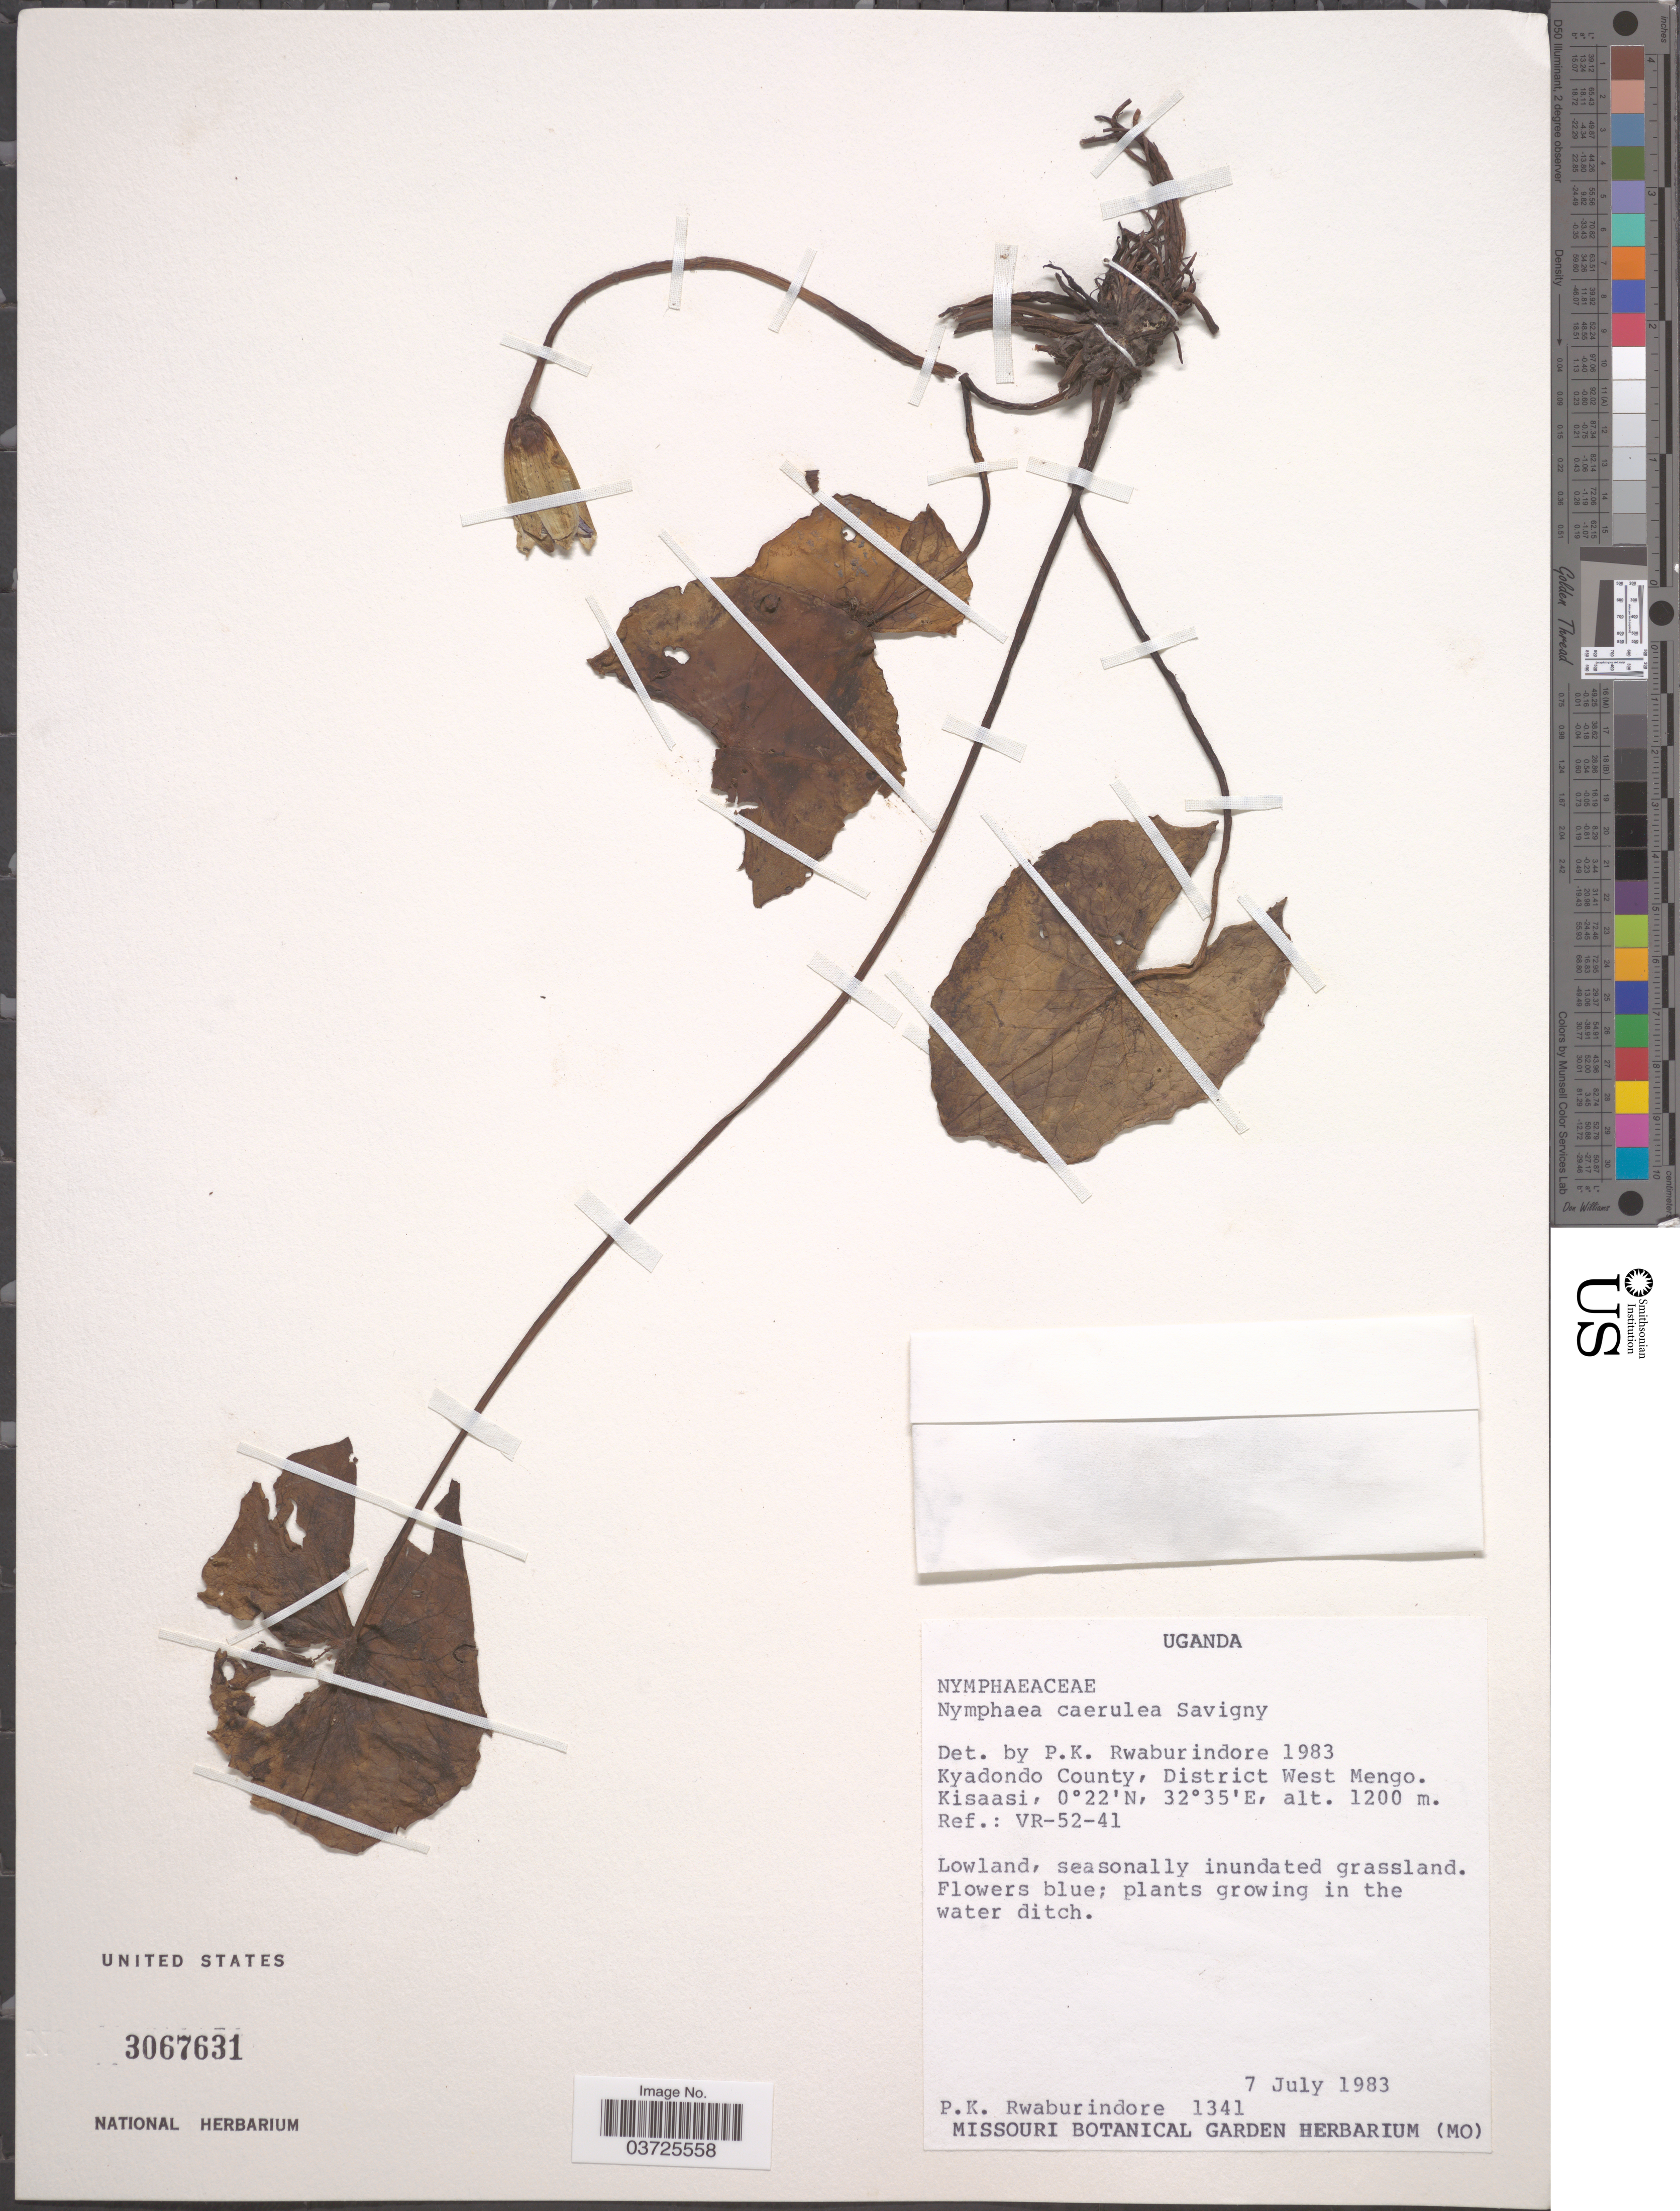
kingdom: Plantae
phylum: Tracheophyta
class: Magnoliopsida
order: Nymphaeales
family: Nymphaeaceae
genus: Nymphaea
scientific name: Nymphaea caerulea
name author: Savigny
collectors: P. Rwaburindore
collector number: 1341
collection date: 1983-07-07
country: Uganda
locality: Kyadondo County, District West Mengo. Kisaasi.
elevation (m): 1200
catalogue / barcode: US 3067631